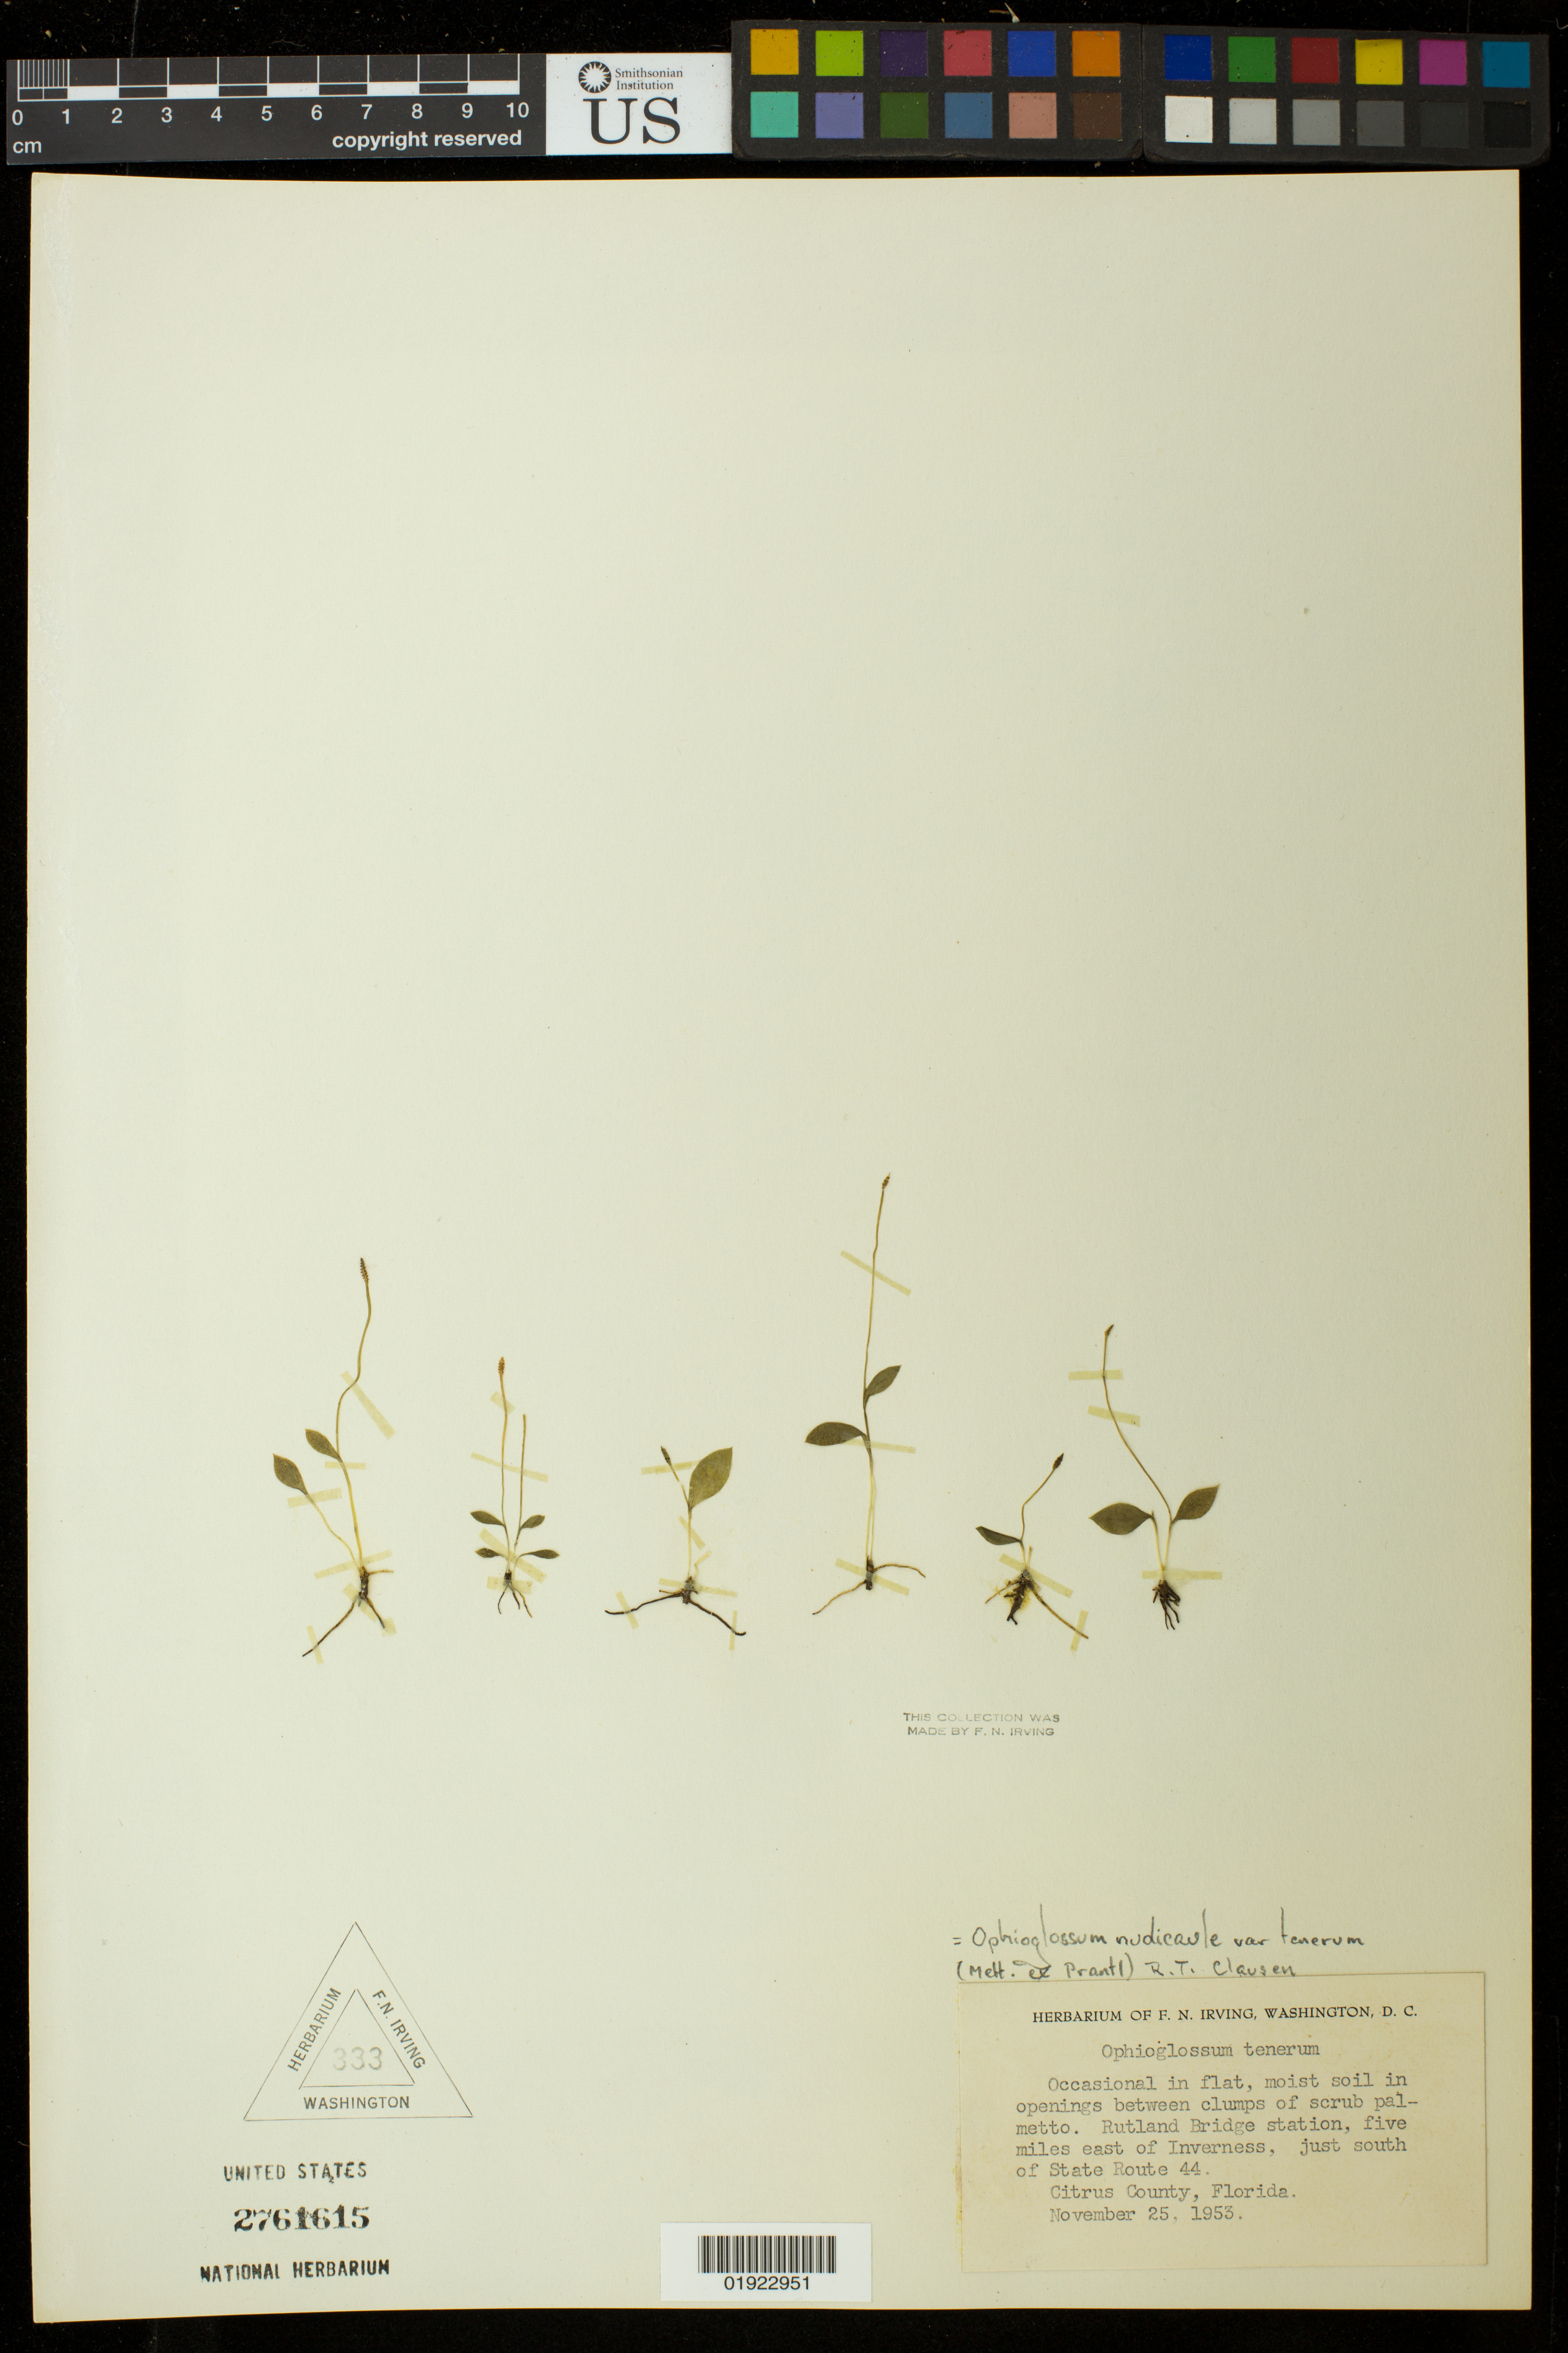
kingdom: Plantae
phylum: Tracheophyta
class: Polypodiopsida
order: Ophioglossales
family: Ophioglossaceae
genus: Ophioglossum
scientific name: Ophioglossum nudicaule var. tenerum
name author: (Mett. ex Prantl) R.T. Clausen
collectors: F. Irving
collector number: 333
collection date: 1953-11-25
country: United States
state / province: Florida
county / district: Citrus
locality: Rutland Bridge station, five miles east of Inverness, just south of State Route 44.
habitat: Occasional in flat, moist soil in openings between clumps of scrub palmetto.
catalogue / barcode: US 2761615